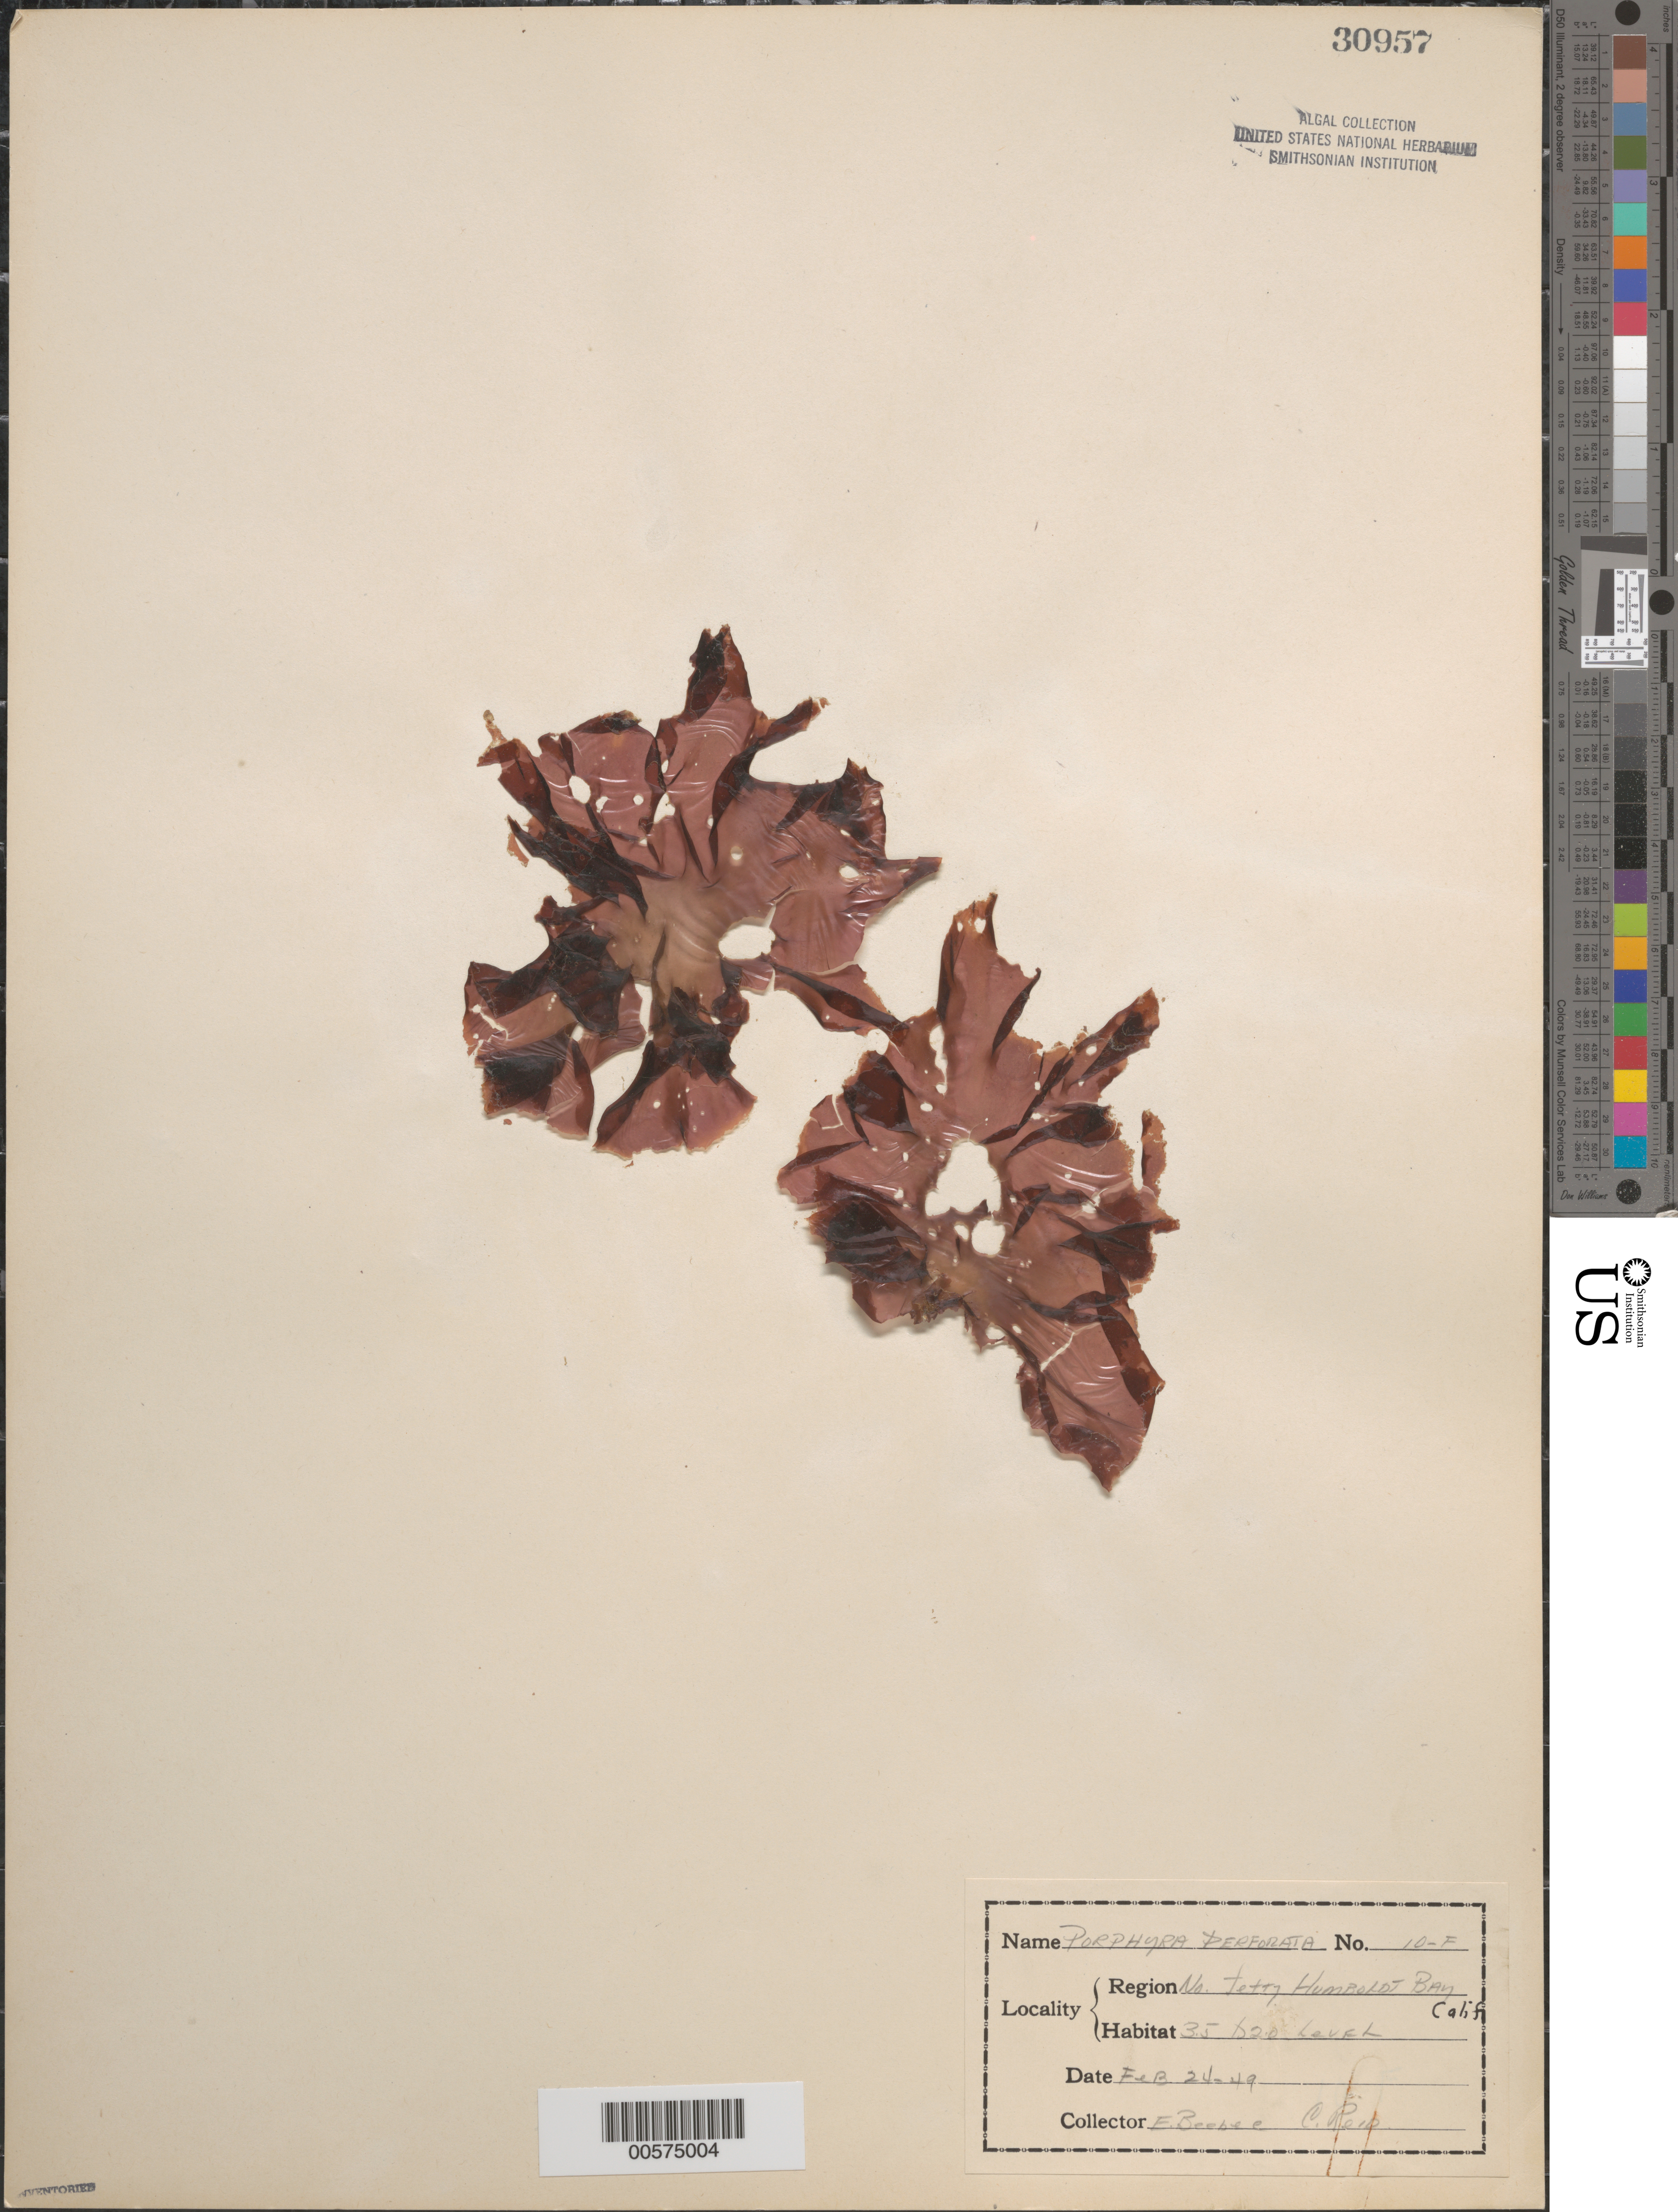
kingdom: Plantae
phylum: Rhodophyta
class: Bangiophyceae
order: Bangiales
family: Bangiaceae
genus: Pyropia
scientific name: Pyropia perforata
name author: (J. Agardh) S.C. Lindstrom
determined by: Algae name updating Project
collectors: E. Beebe & C. Reid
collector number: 10-f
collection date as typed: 24 Feb 1949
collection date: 1949-02-24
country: United States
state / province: California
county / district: Humboldt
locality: Humboldt Bay, North Jetty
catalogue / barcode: US 30957